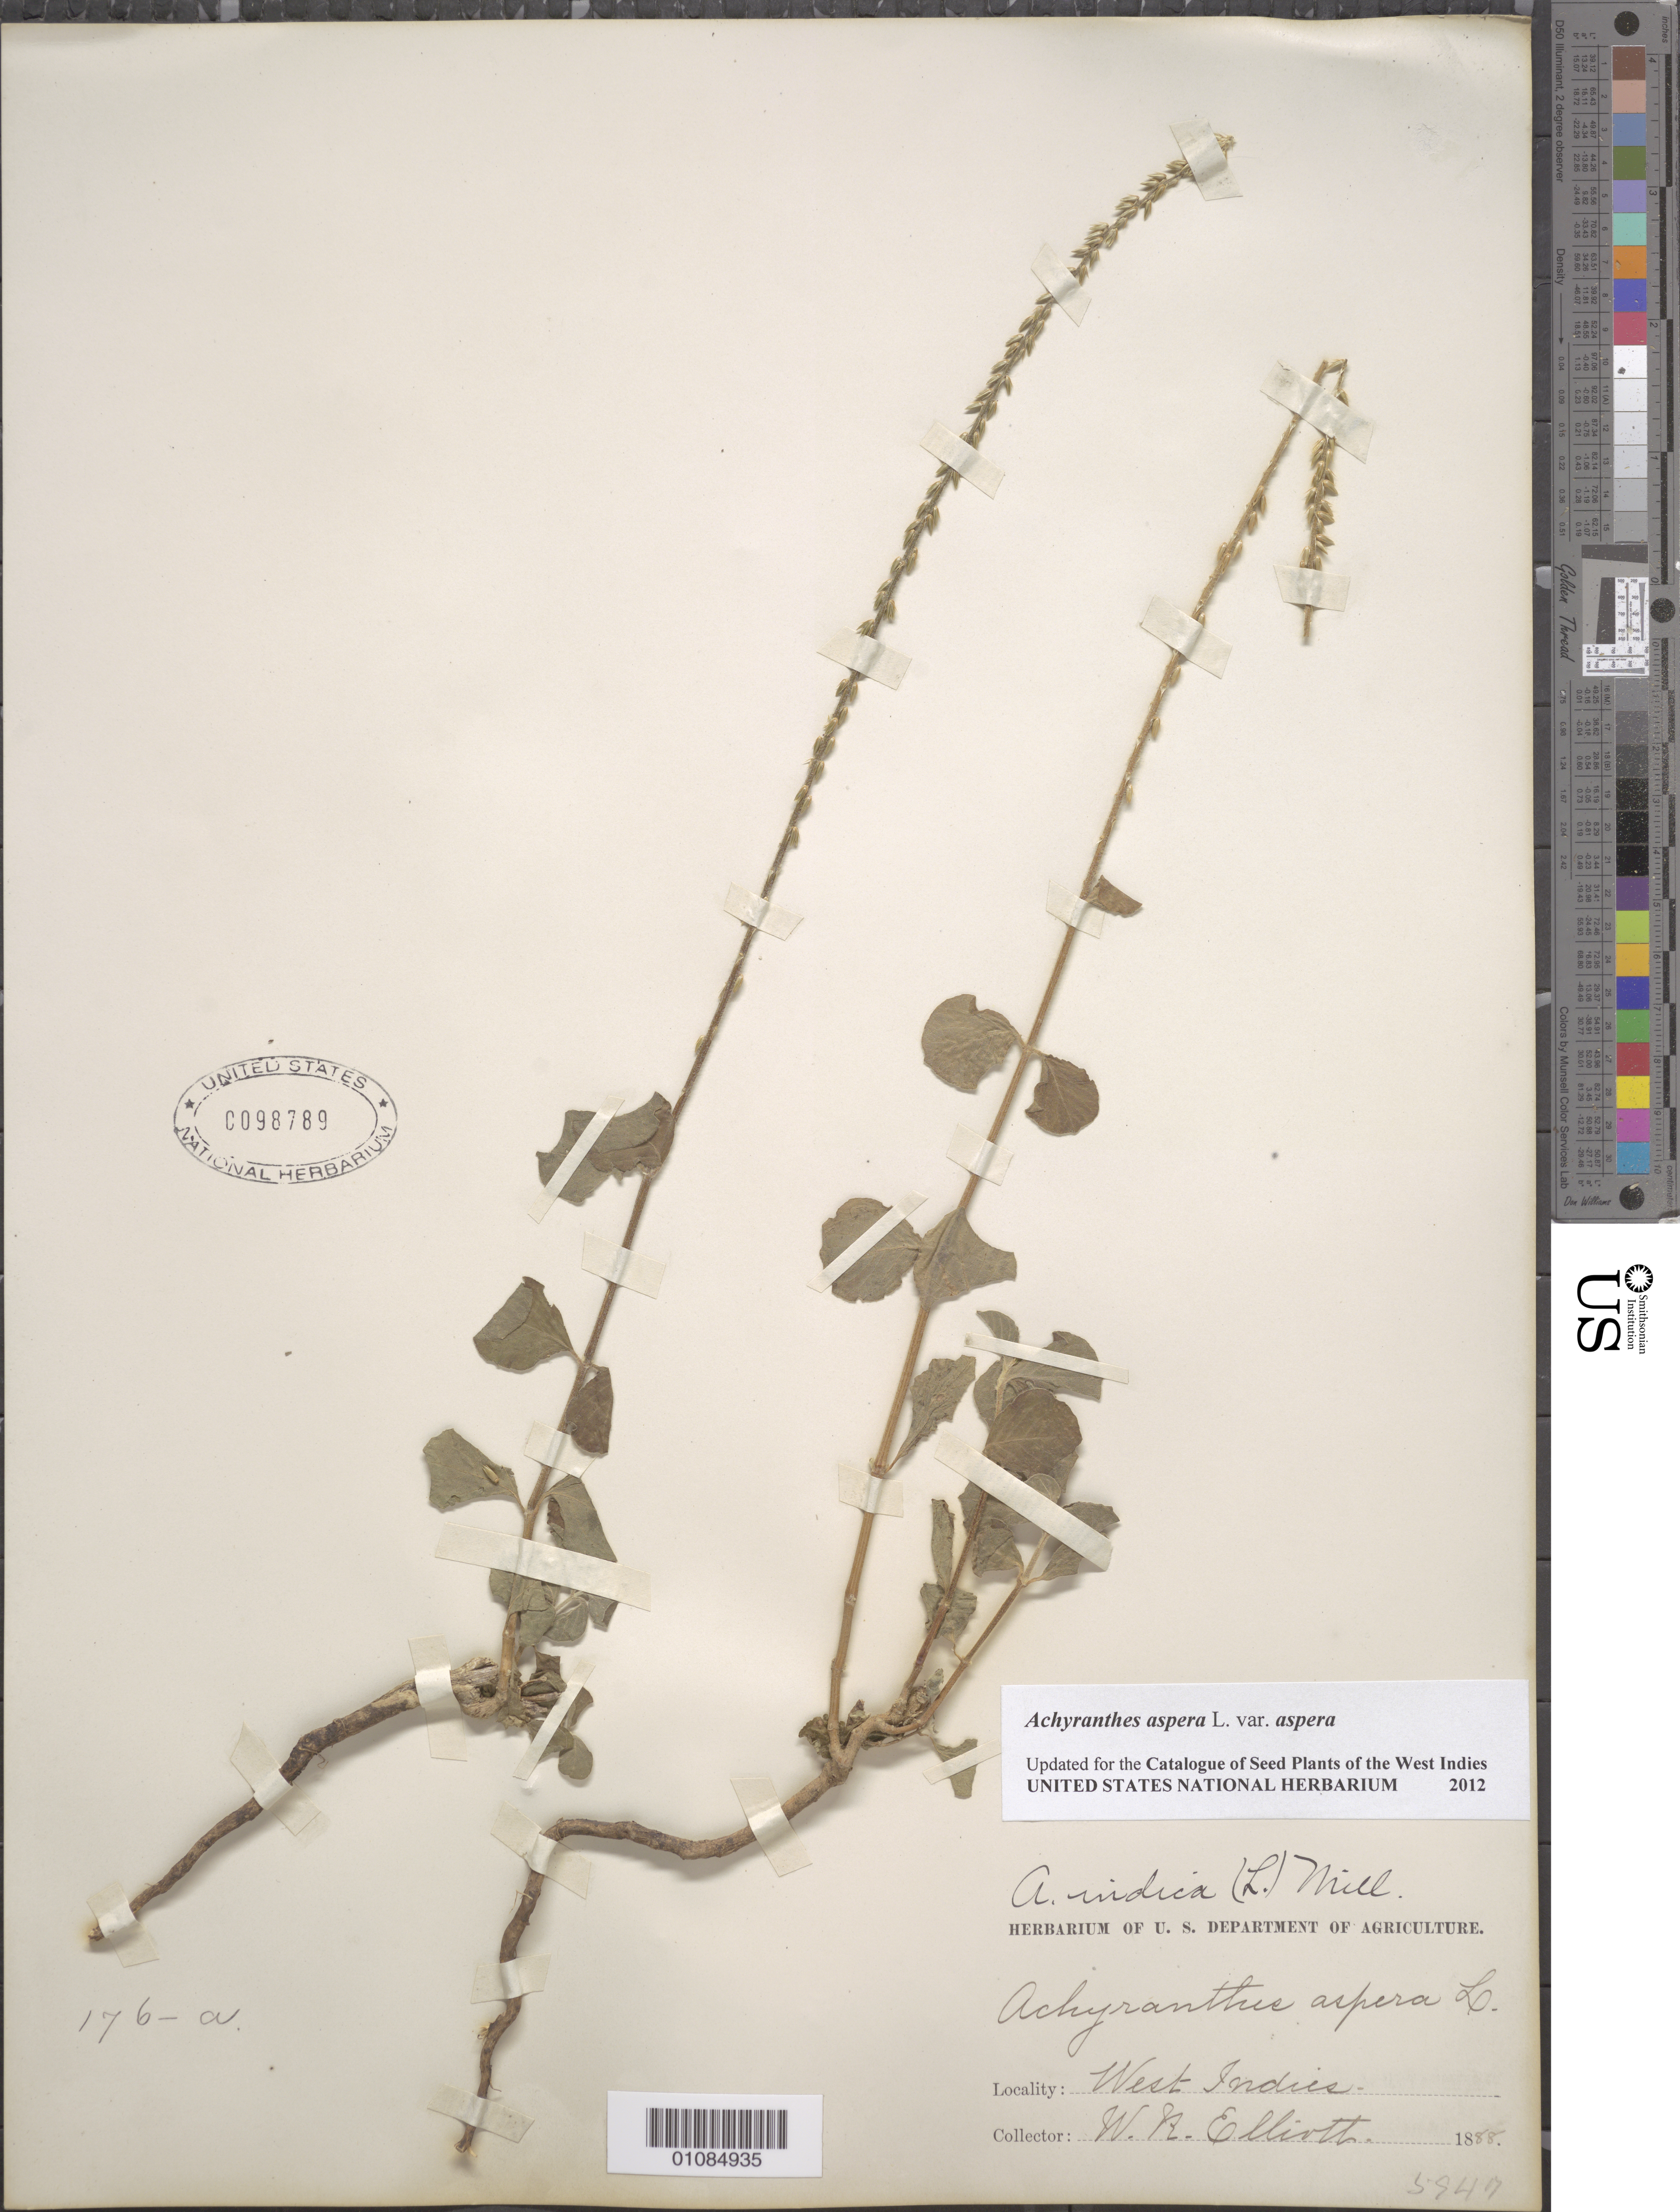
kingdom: Plantae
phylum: Tracheophyta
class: Magnoliopsida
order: Caryophyllales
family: Amaranthaceae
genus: Achyranthes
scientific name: Achyranthes aspera var. aspera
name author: L.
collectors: W. Elliott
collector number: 5849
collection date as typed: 1888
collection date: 1888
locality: West Indies.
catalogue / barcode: US 98789